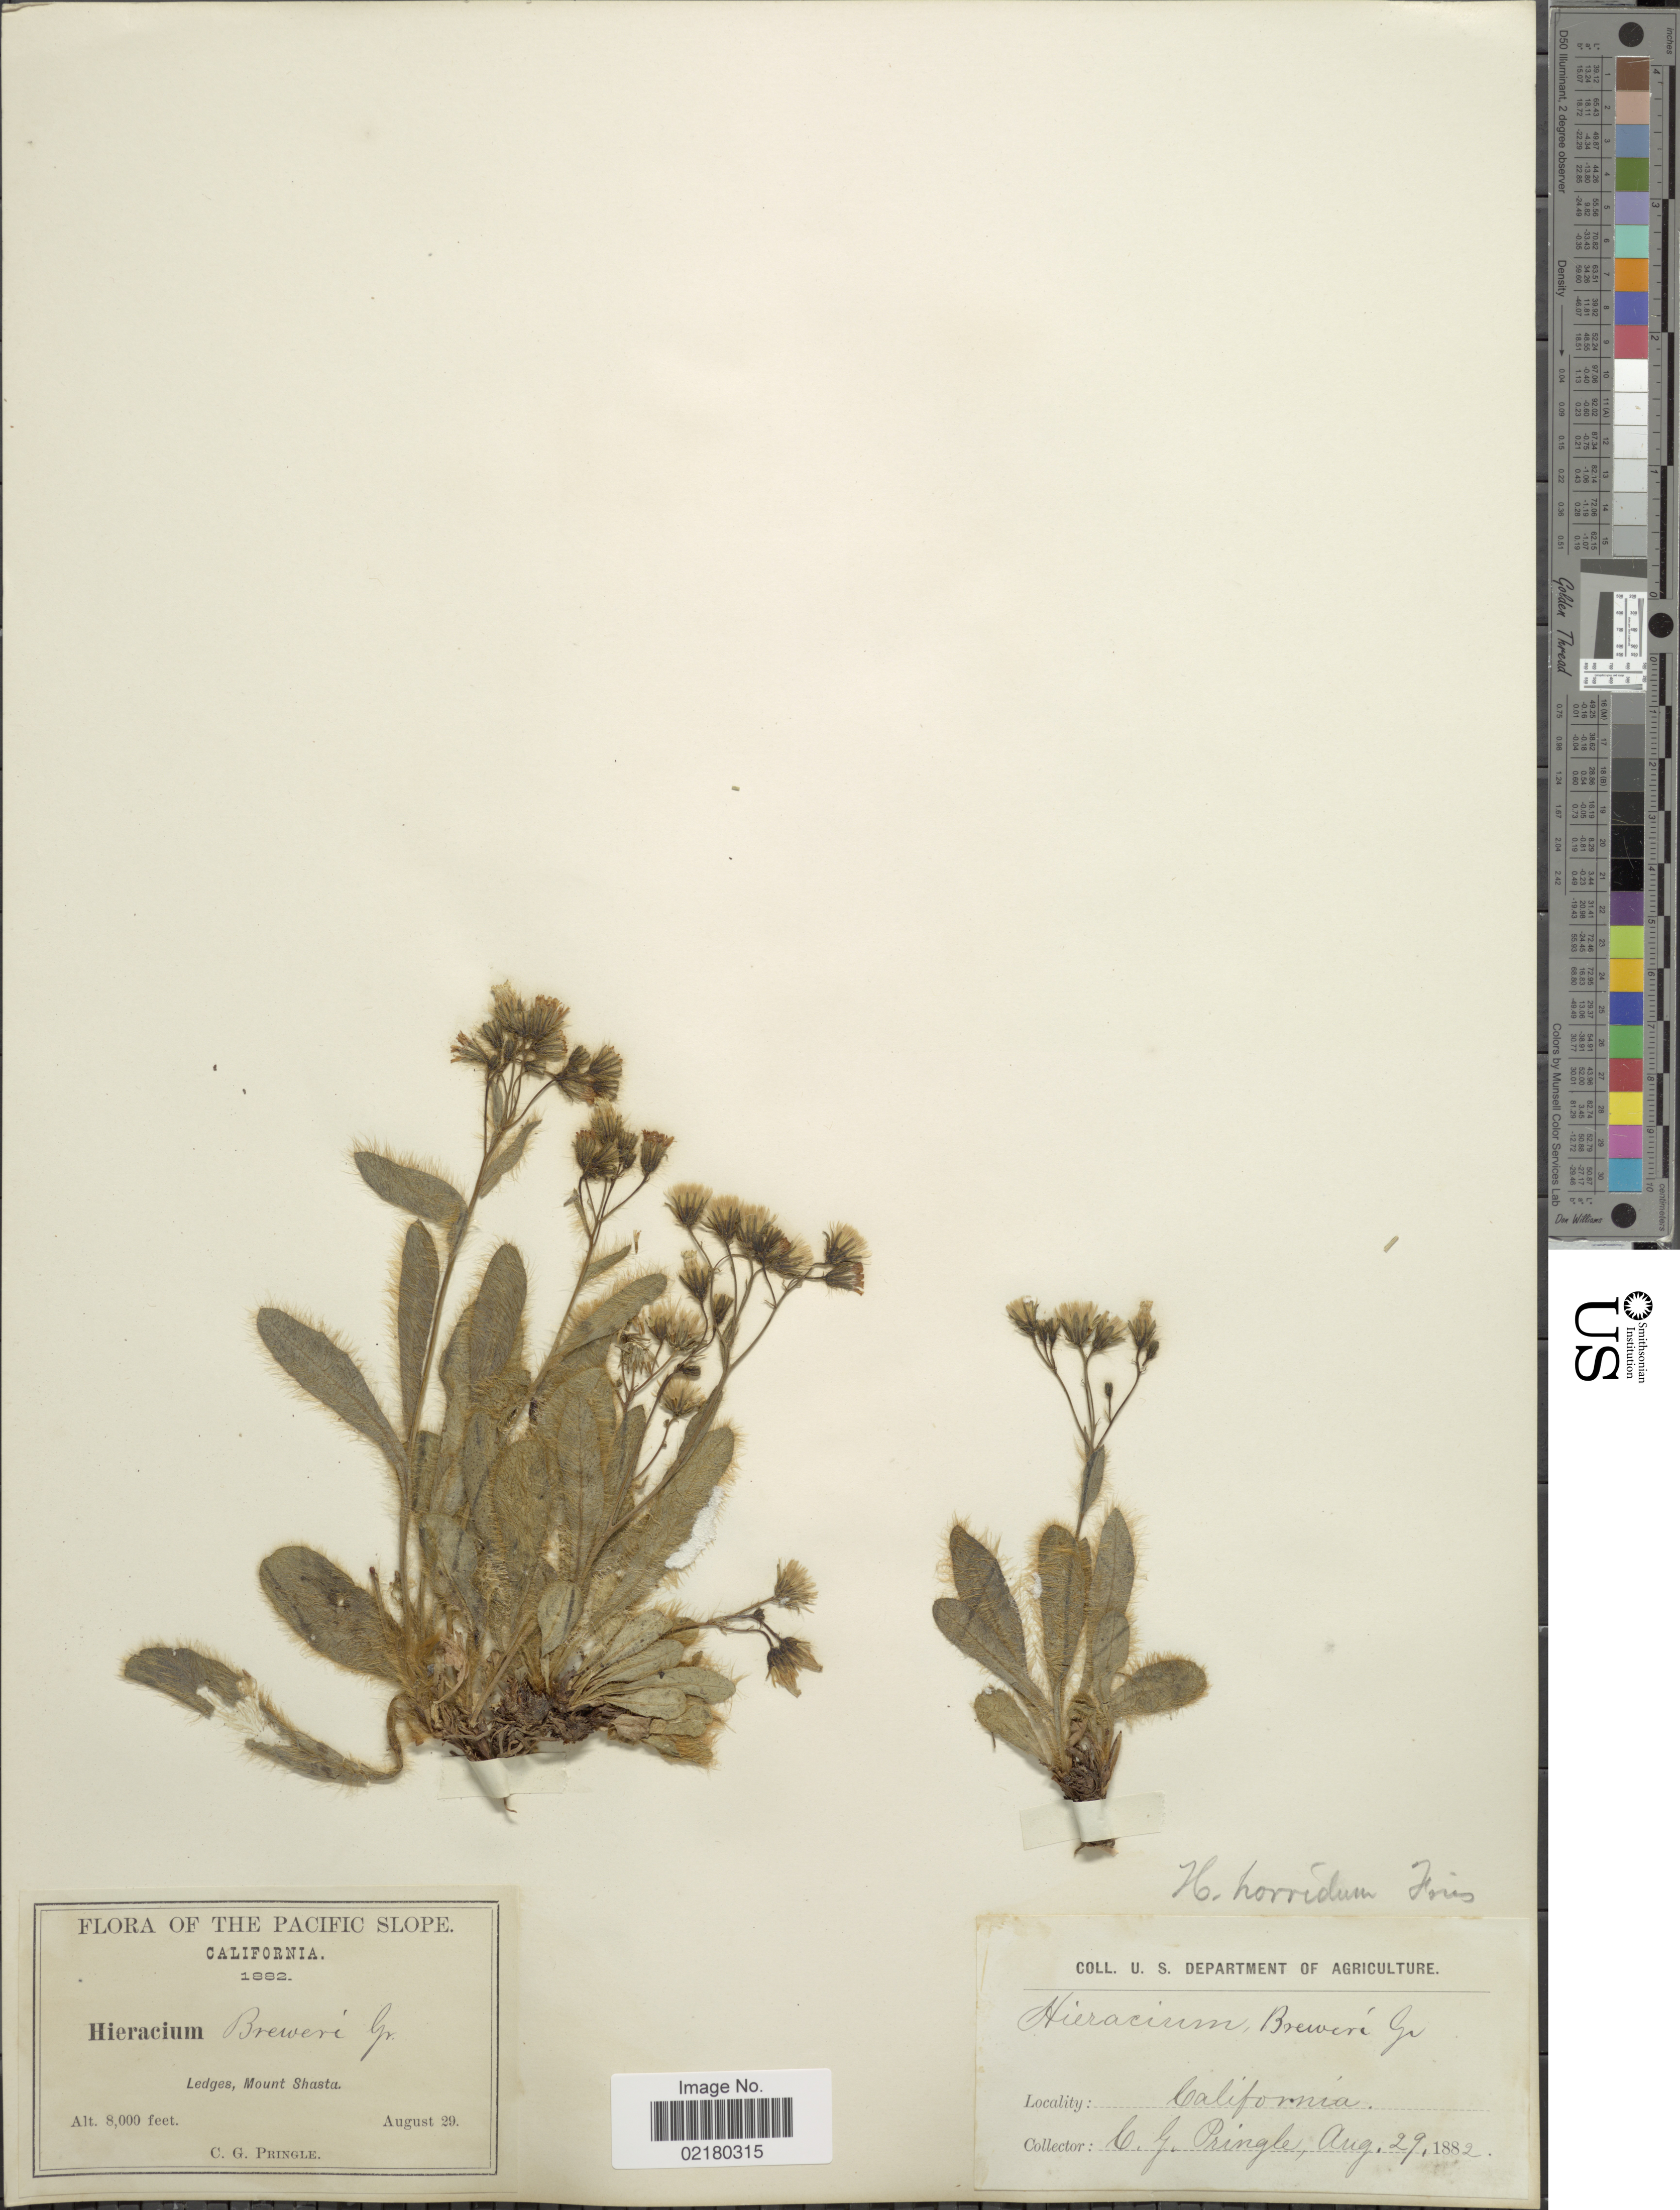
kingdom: Plantae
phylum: Tracheophyta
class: Magnoliopsida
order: Asterales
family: Asteraceae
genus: Hieracium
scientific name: Hieracium horridum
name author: Fr.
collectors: C. G. Pringle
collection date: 1882-08-29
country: United States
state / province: California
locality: Pacific Slope, ledges, Mount Shasta